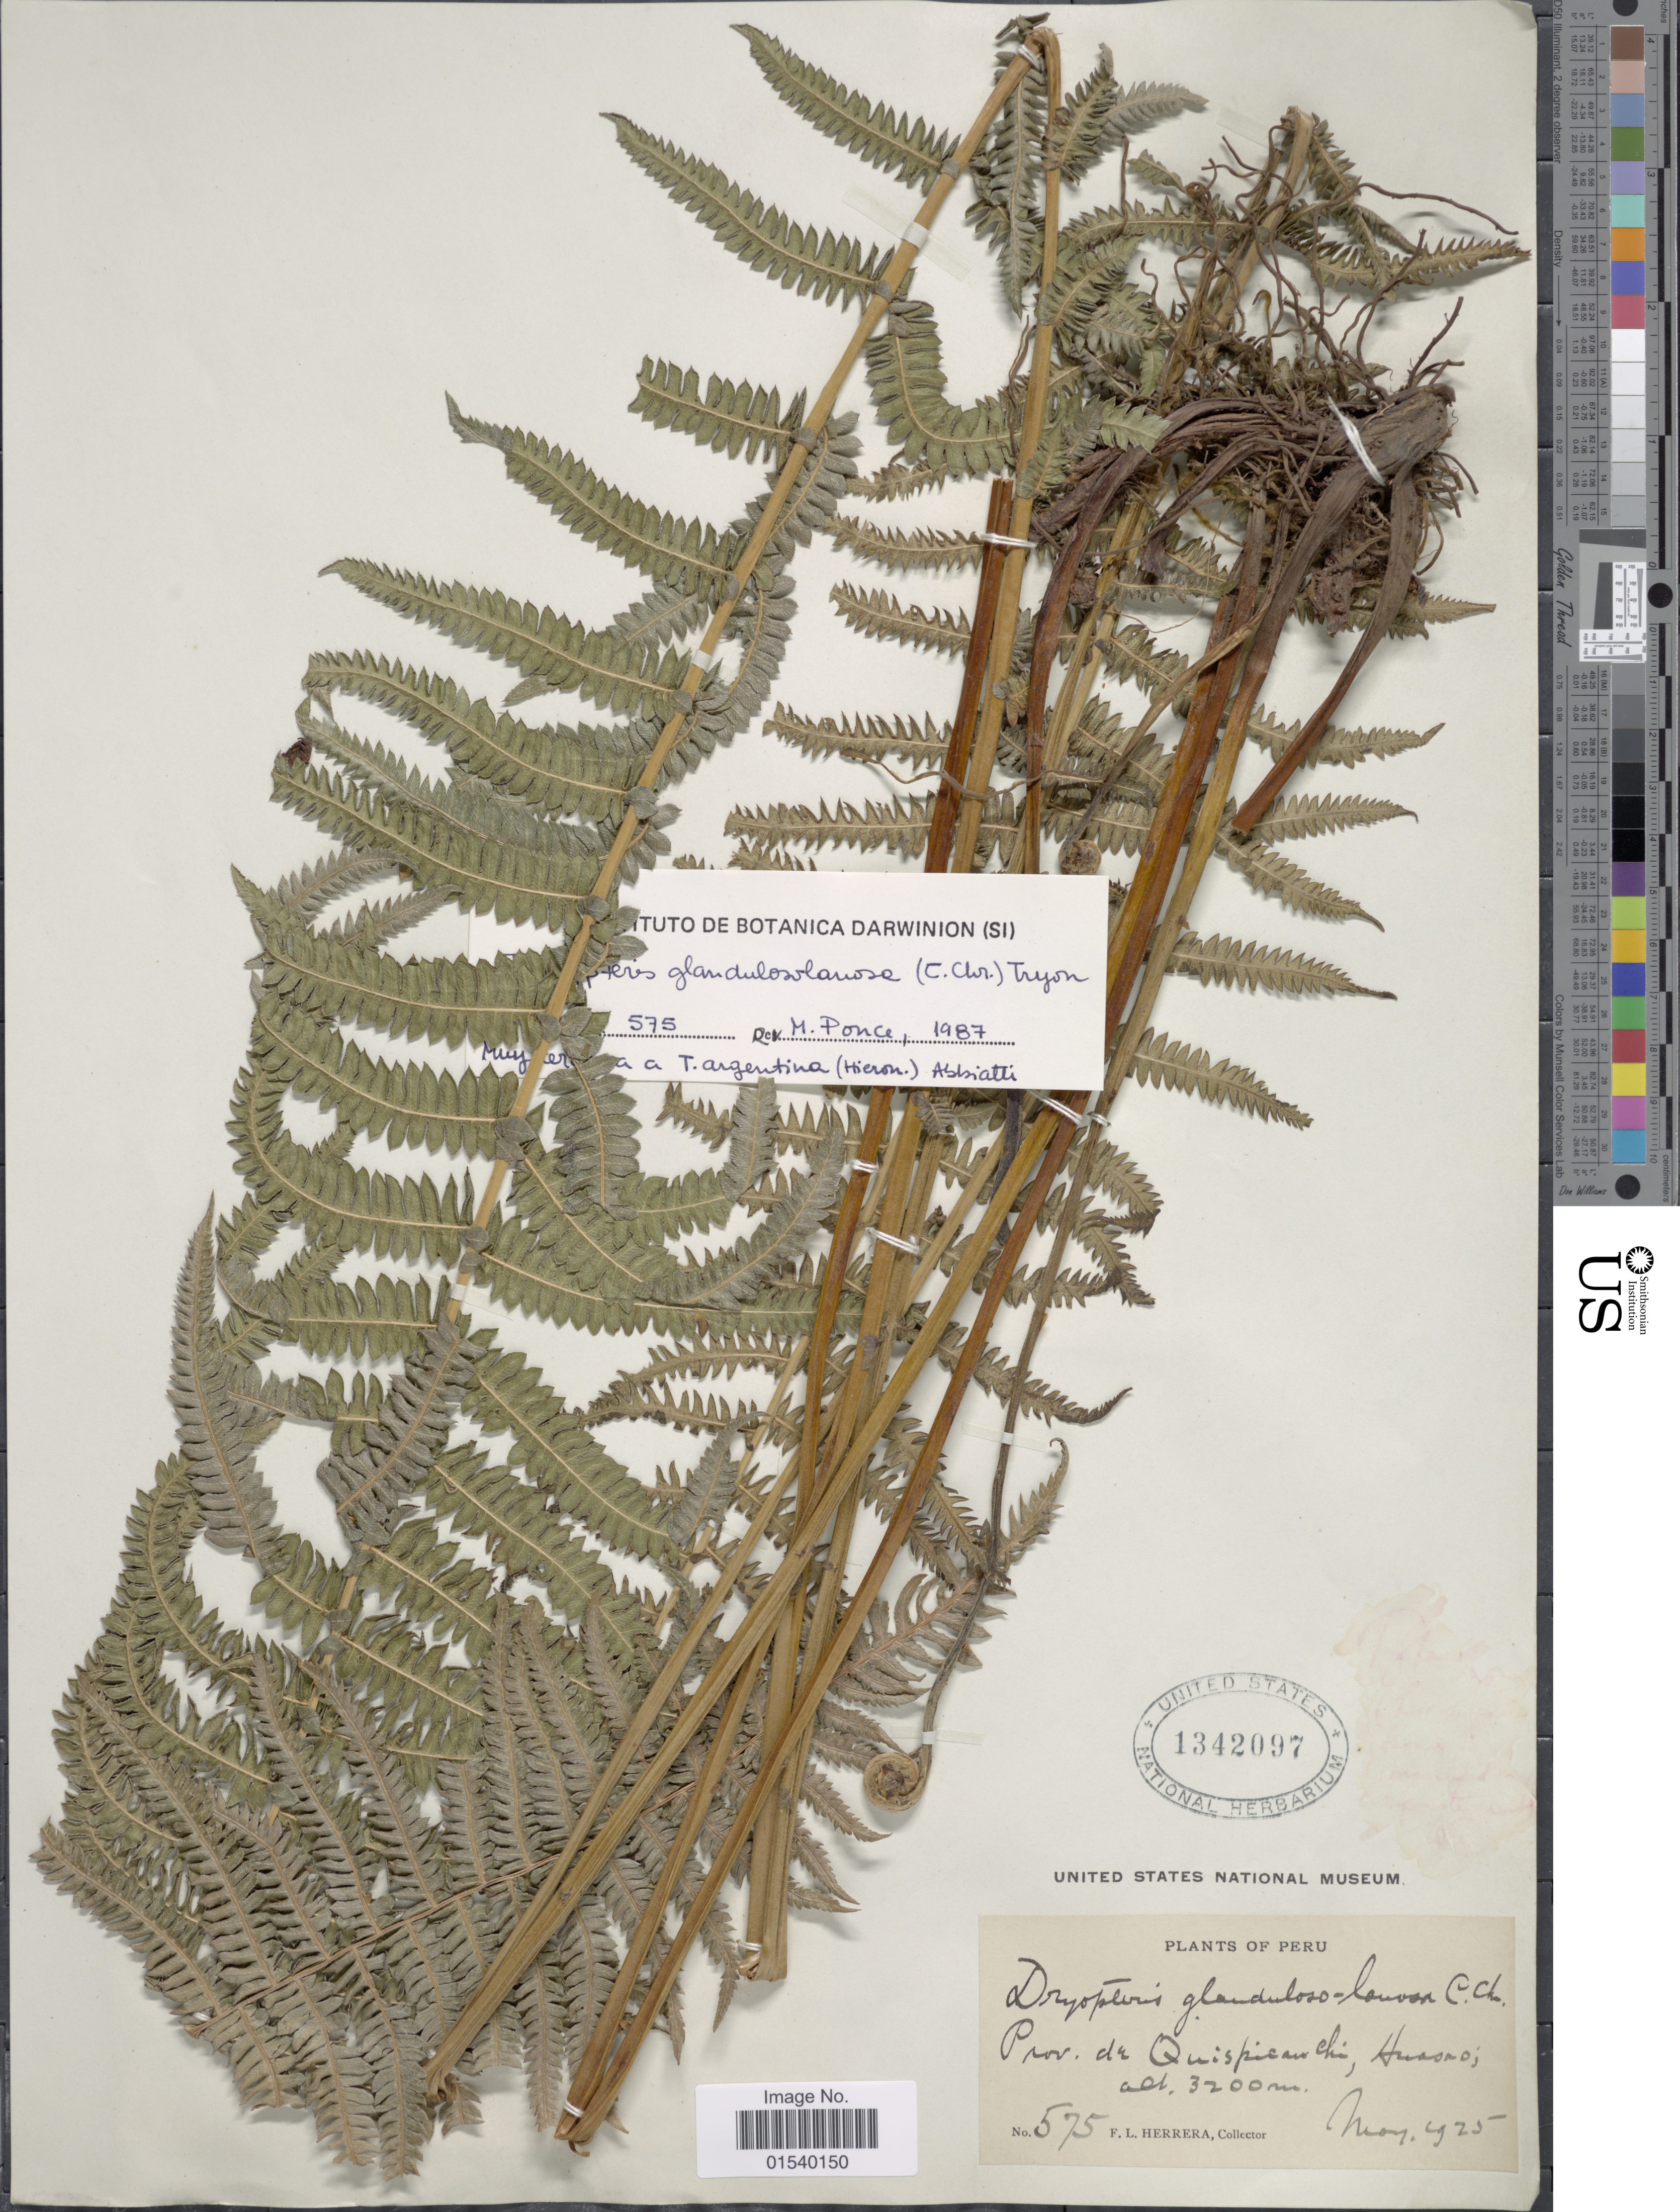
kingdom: Plantae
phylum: Tracheophyta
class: Polypodiopsida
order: Polypodiales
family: Thelypteridaceae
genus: Amauropelta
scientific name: Amauropelta glandulosalanosa (C. Chr.) comb. nov., ined. 2015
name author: (C. Chr.)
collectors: F. L. Herrera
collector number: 575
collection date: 1925-05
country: Peru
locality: Prov. de Quispicauchi, Huasno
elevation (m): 3200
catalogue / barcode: US 1342097